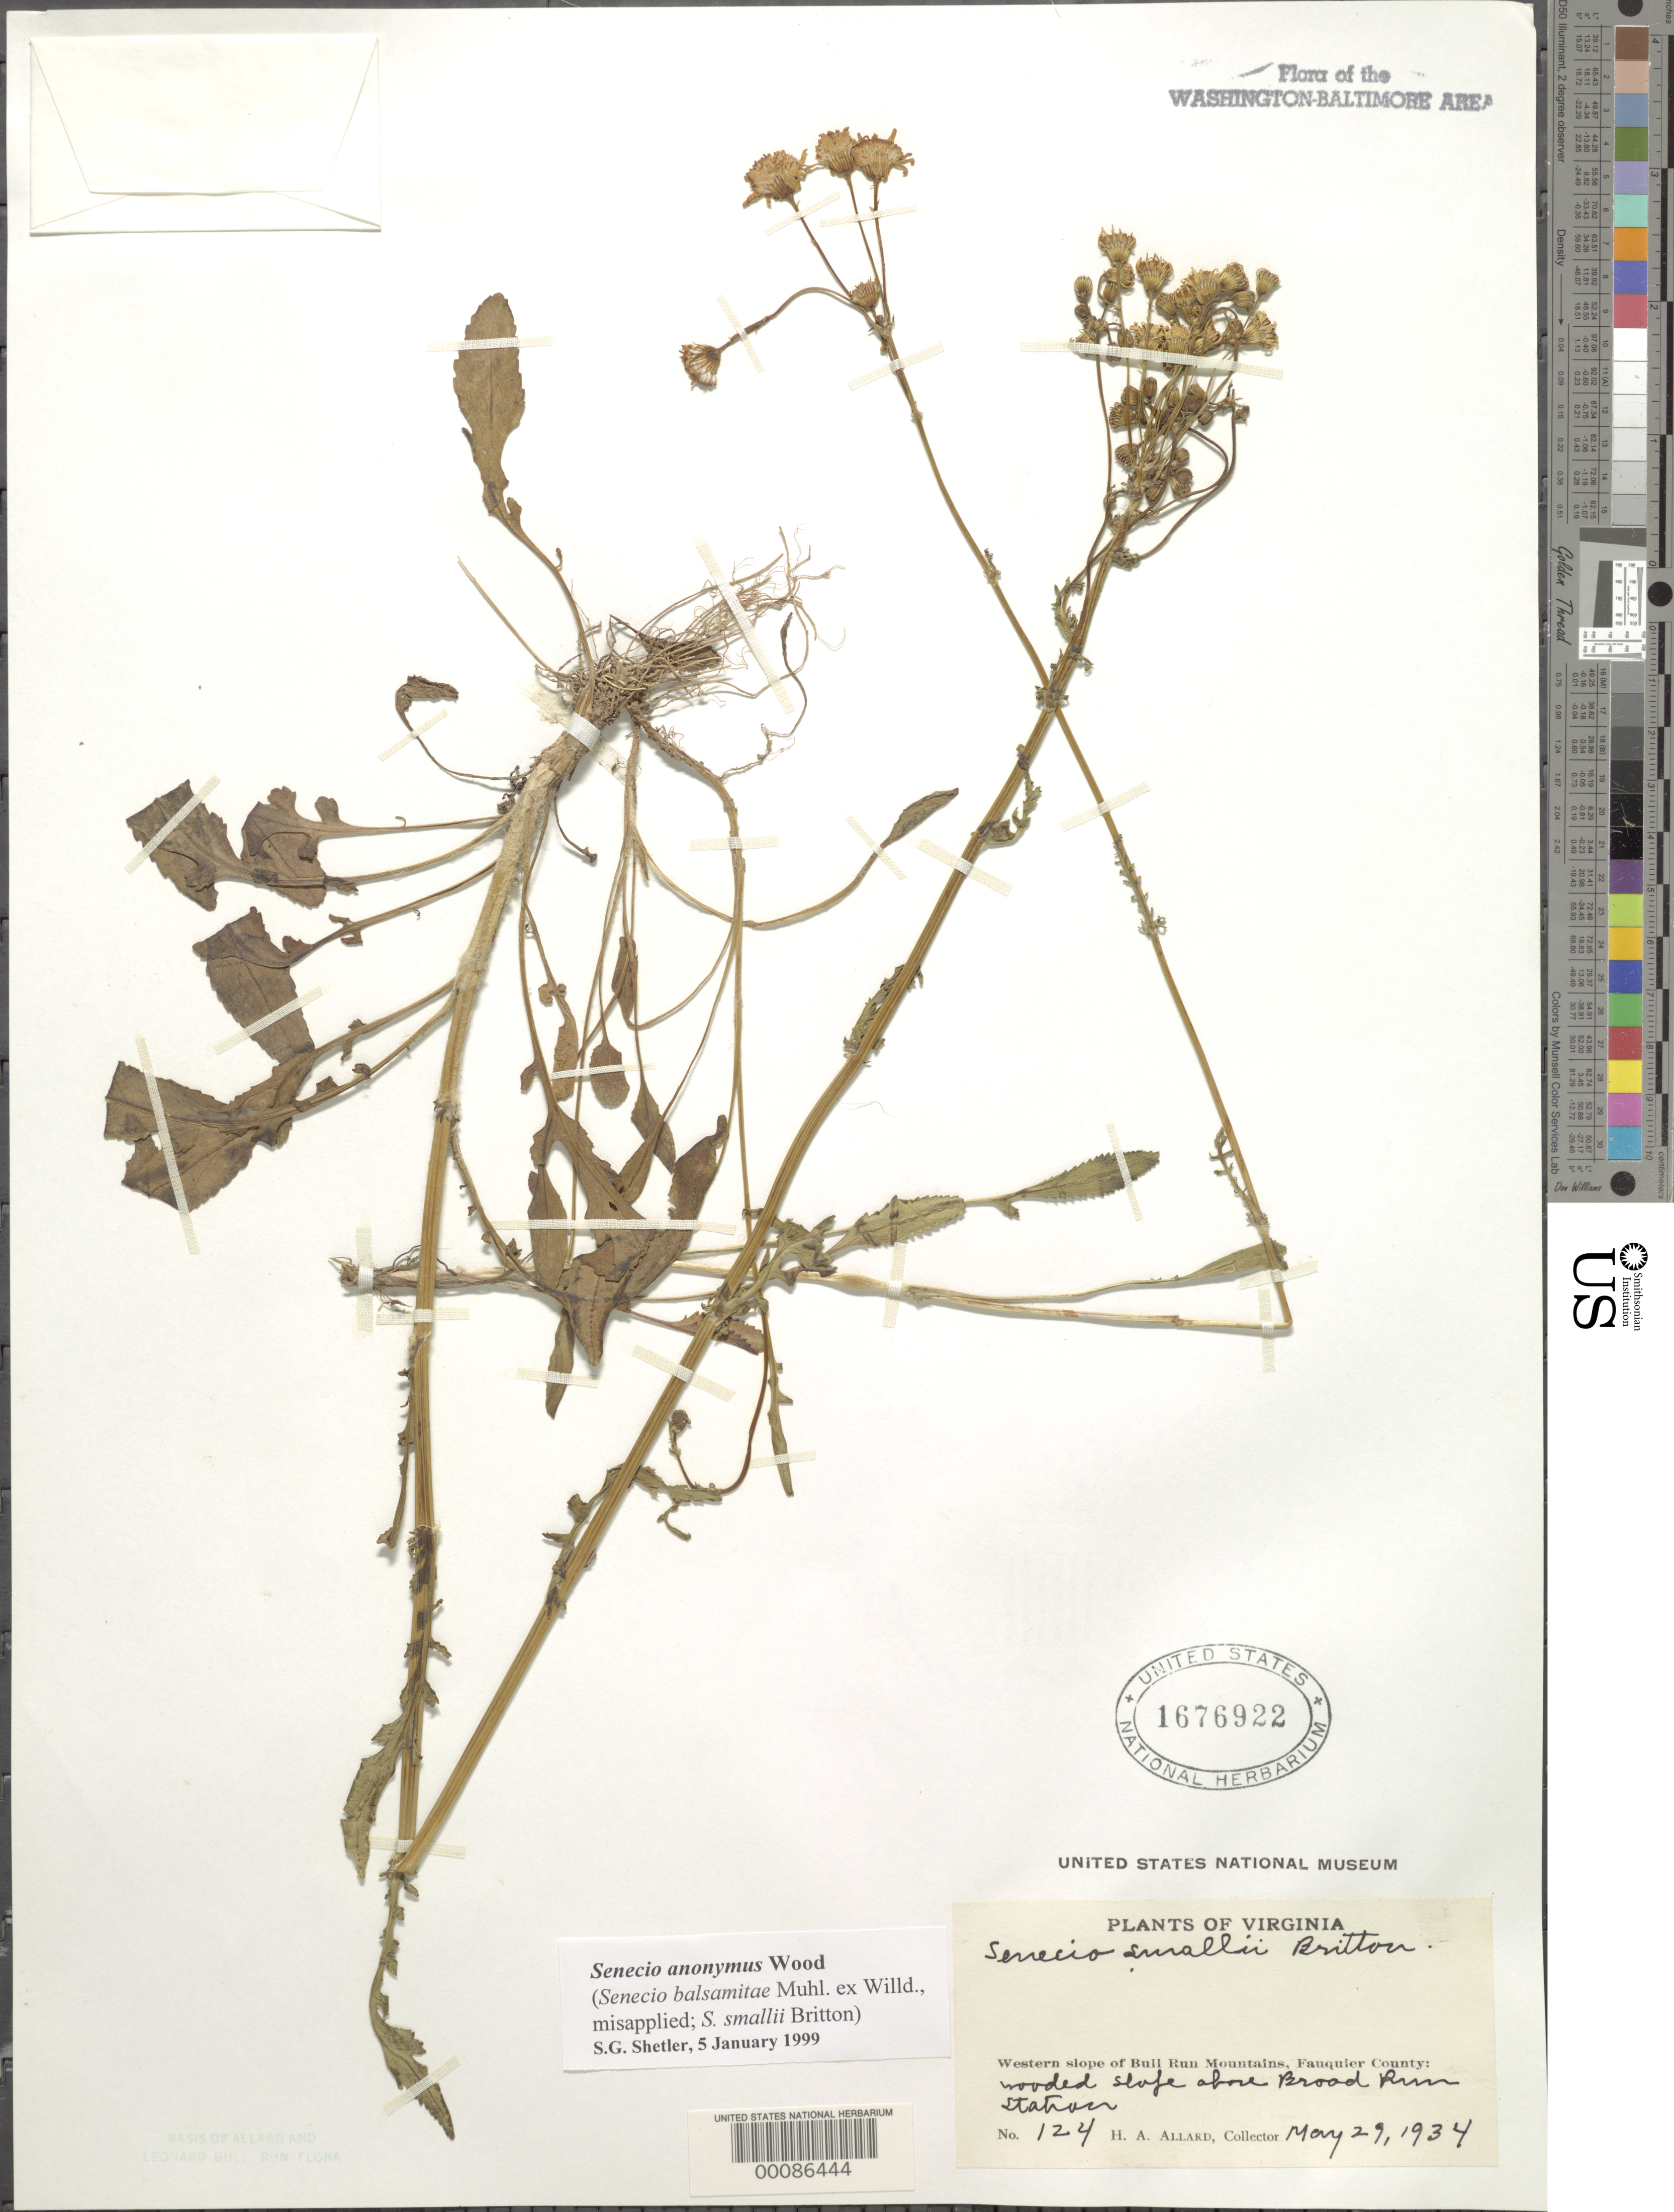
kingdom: Plantae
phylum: Tracheophyta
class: Magnoliopsida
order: Asterales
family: Asteraceae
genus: Packera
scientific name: Packera anonyma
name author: (Alph. Wood) W.A. Weber & Á. Löve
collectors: H. A. Allard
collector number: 124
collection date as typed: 29 May 1934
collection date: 1934-05-29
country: United States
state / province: Virginia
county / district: Fauquier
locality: Above Broad Run Station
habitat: Wooded slope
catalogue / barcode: US 1676922